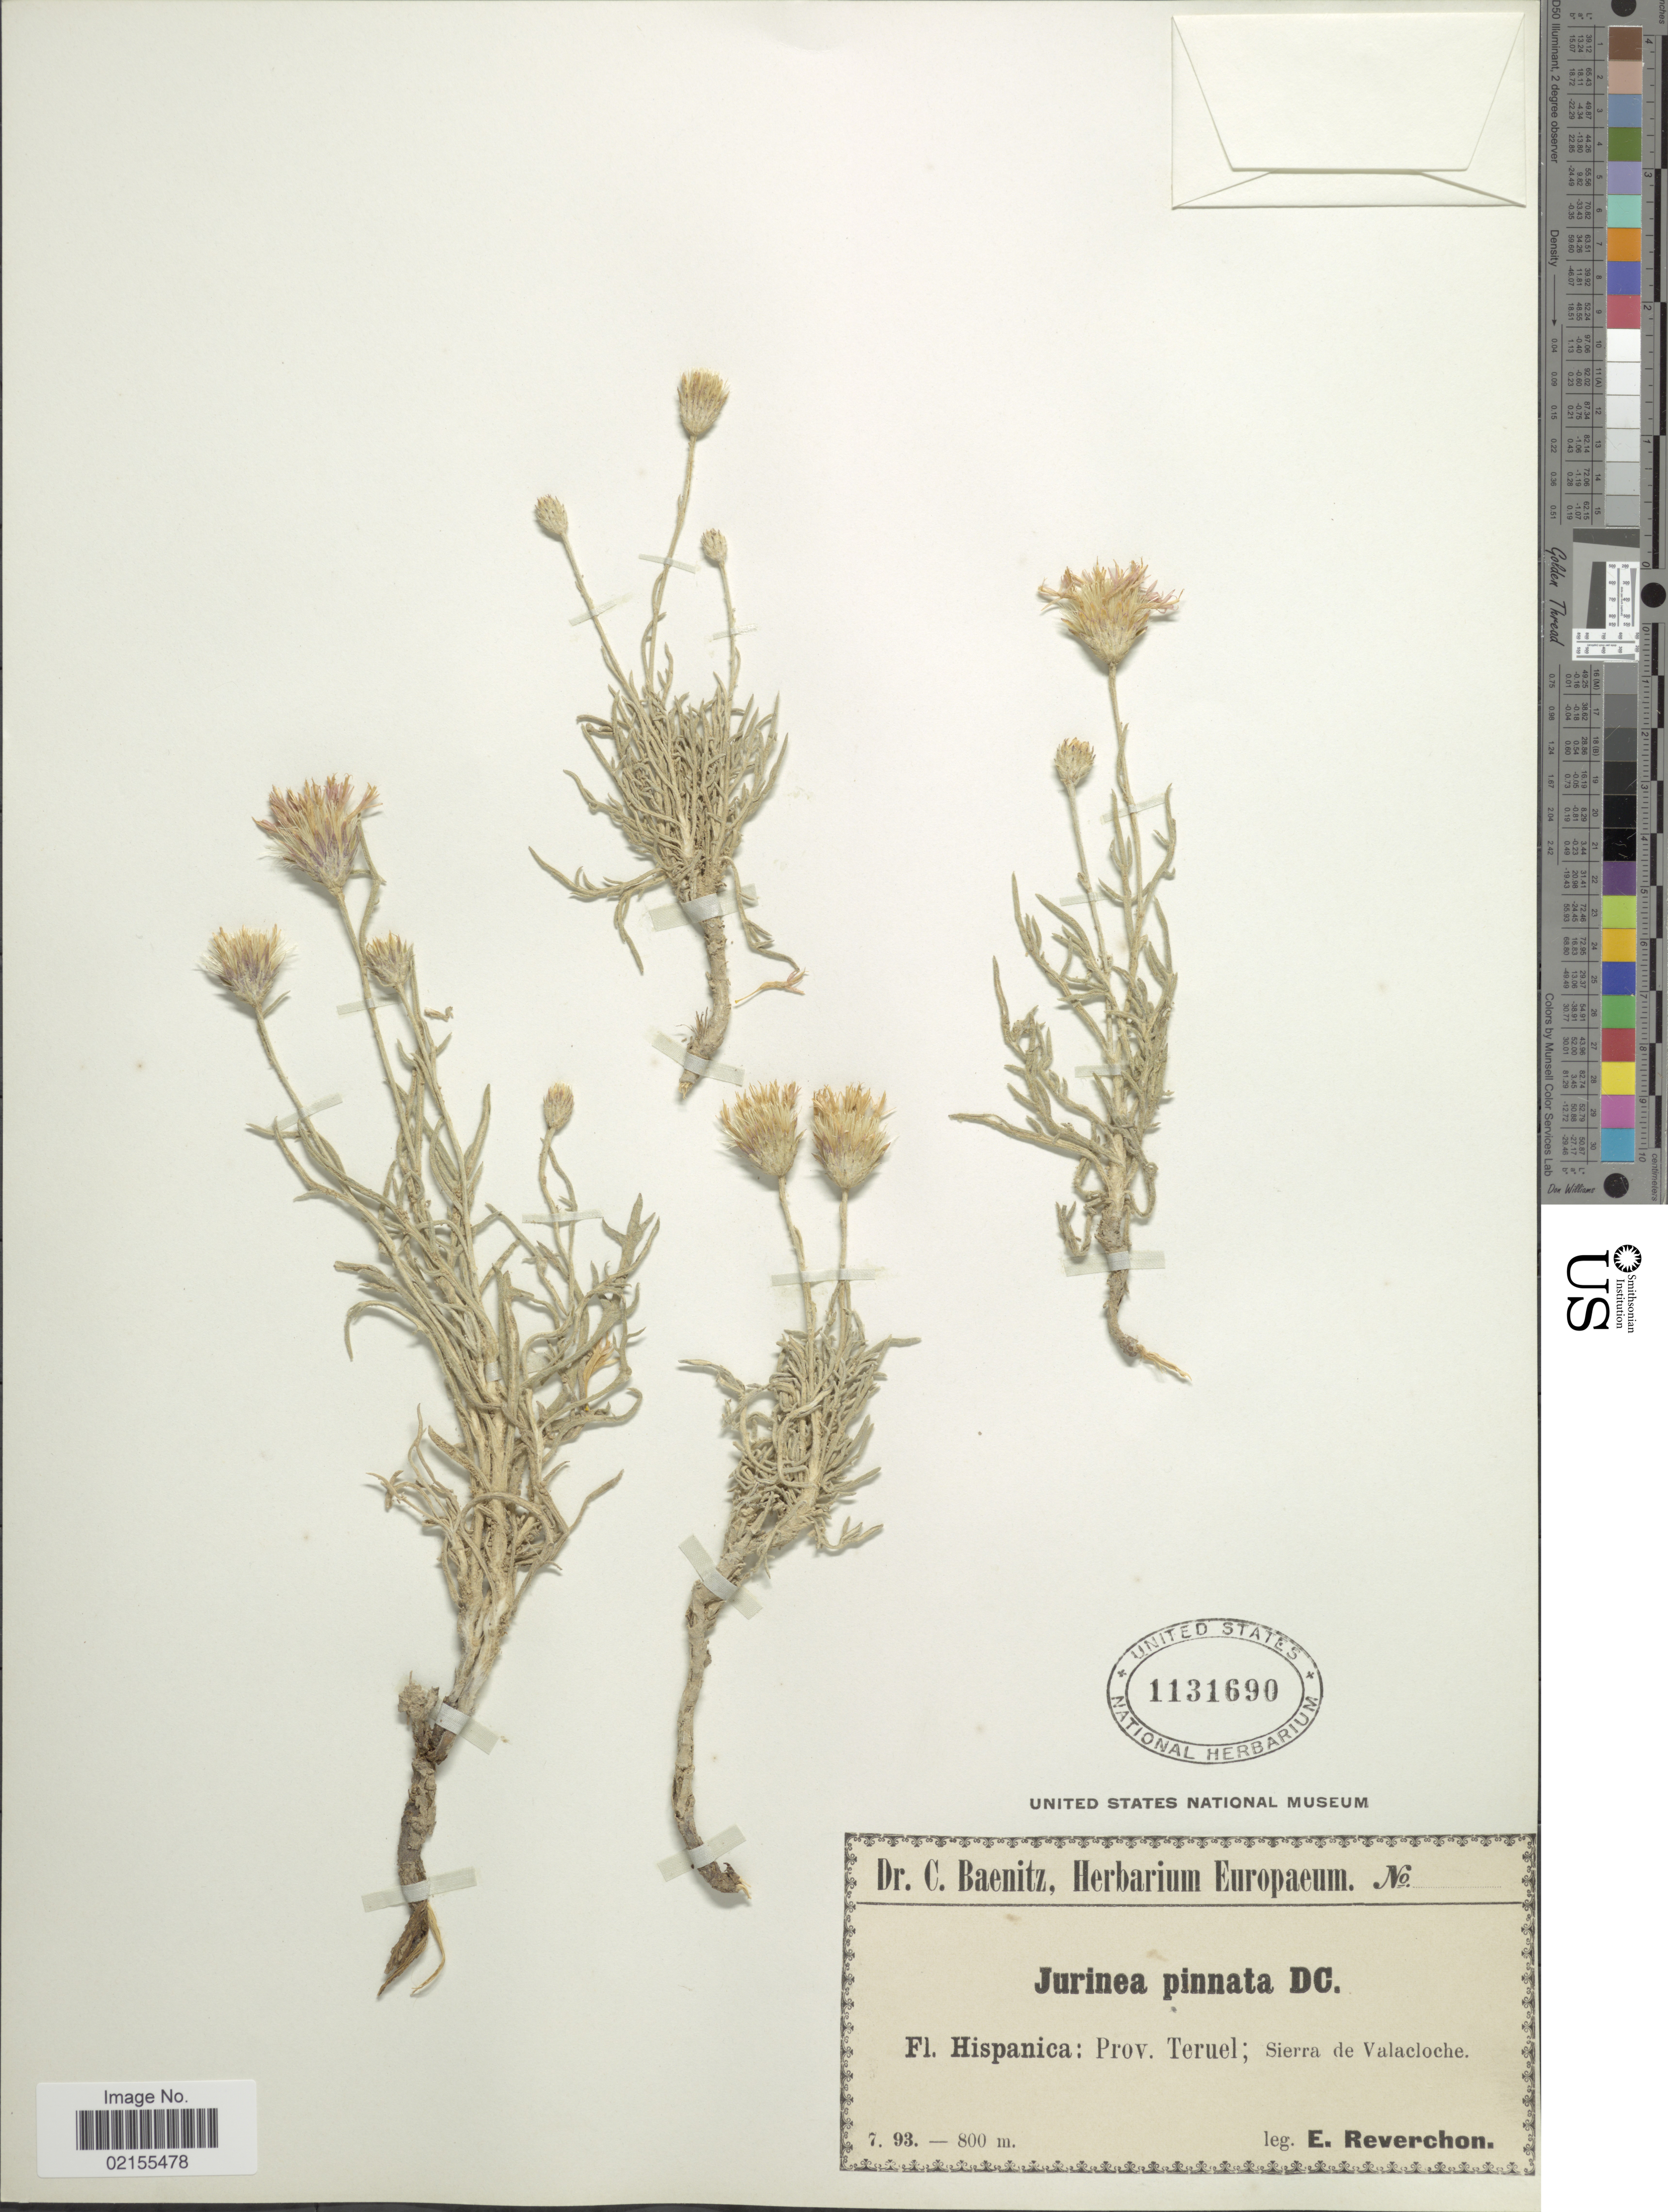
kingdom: Plantae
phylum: Tracheophyta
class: Magnoliopsida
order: Asterales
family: Asteraceae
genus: Jurinea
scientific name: Jurinea pinnata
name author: (Pers.) DC.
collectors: E. Reverchon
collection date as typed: Transcribed d/m/y: /7/93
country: Spain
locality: Hispanica, Prov. Teruel, Sierra de Valacloche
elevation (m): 800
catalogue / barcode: US 1131690